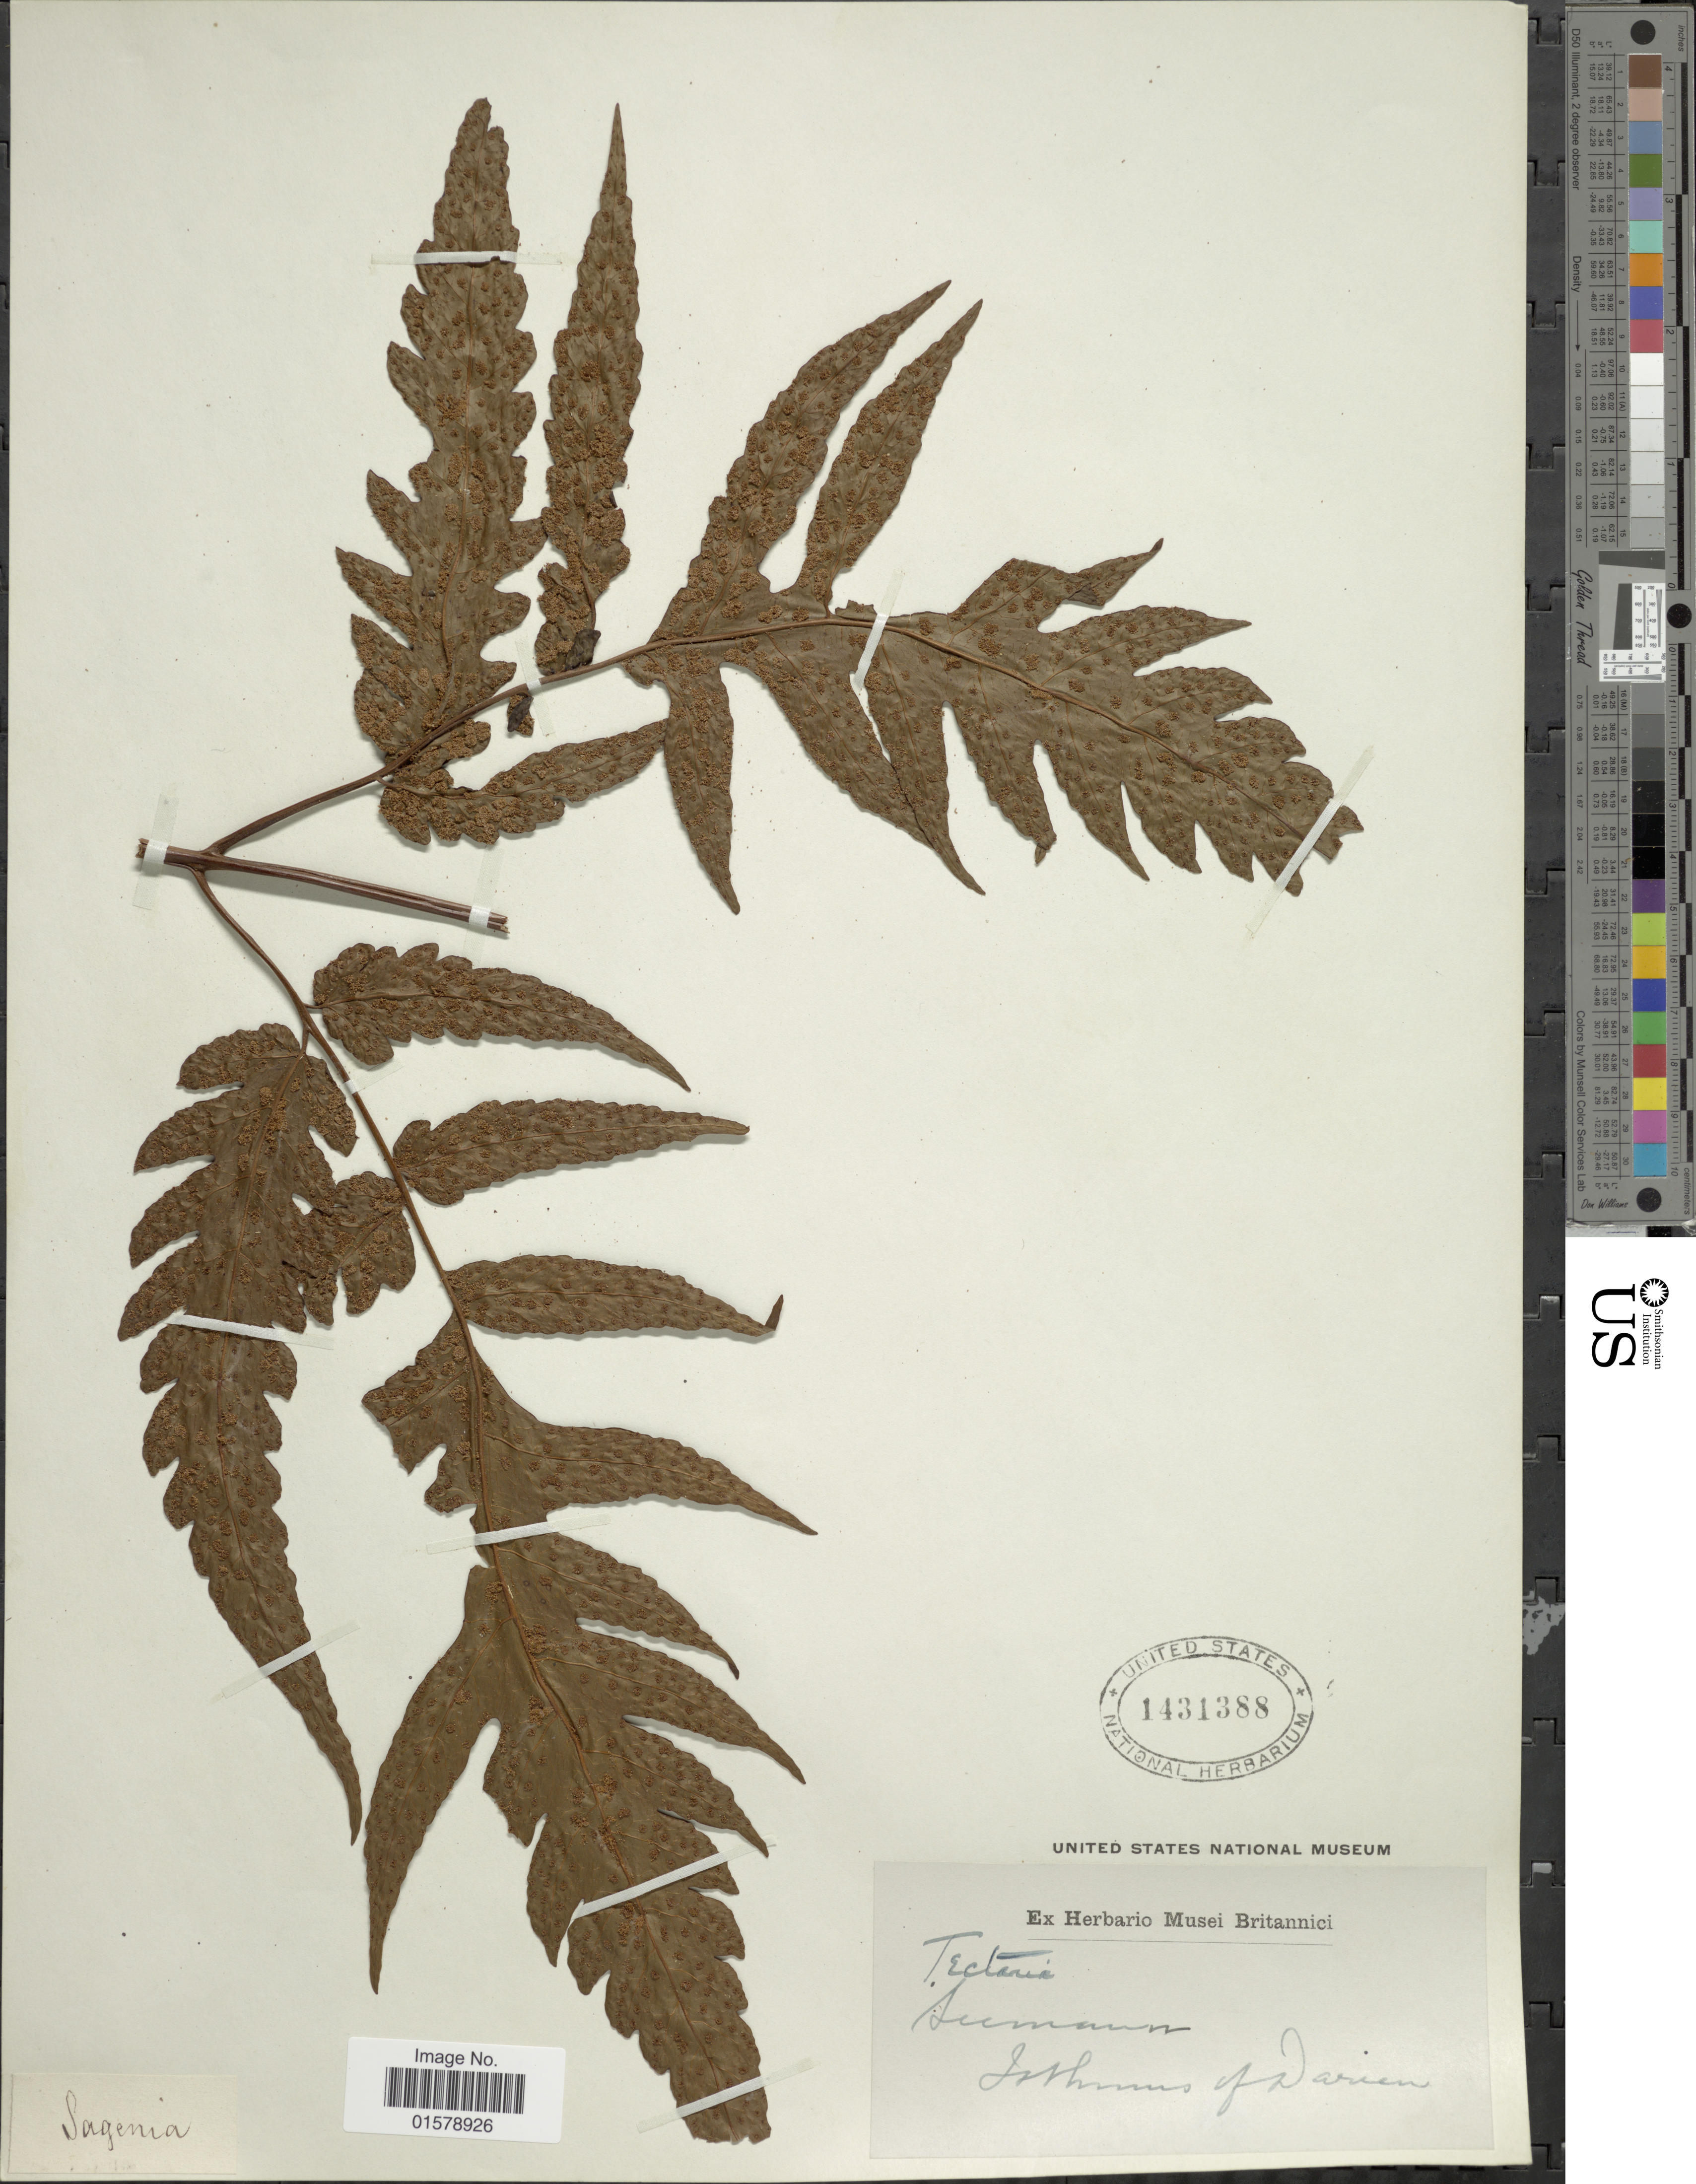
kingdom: Plantae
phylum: Tracheophyta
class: Polypodiopsida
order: Polypodiales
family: Tectariaceae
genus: Tectaria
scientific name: Tectaria rivalis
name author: (Mett. ex Kuhn) C. Chr.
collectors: ex herb. Musei Britannici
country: Panama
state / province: Darién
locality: Isthums Darien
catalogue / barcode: US 1431388